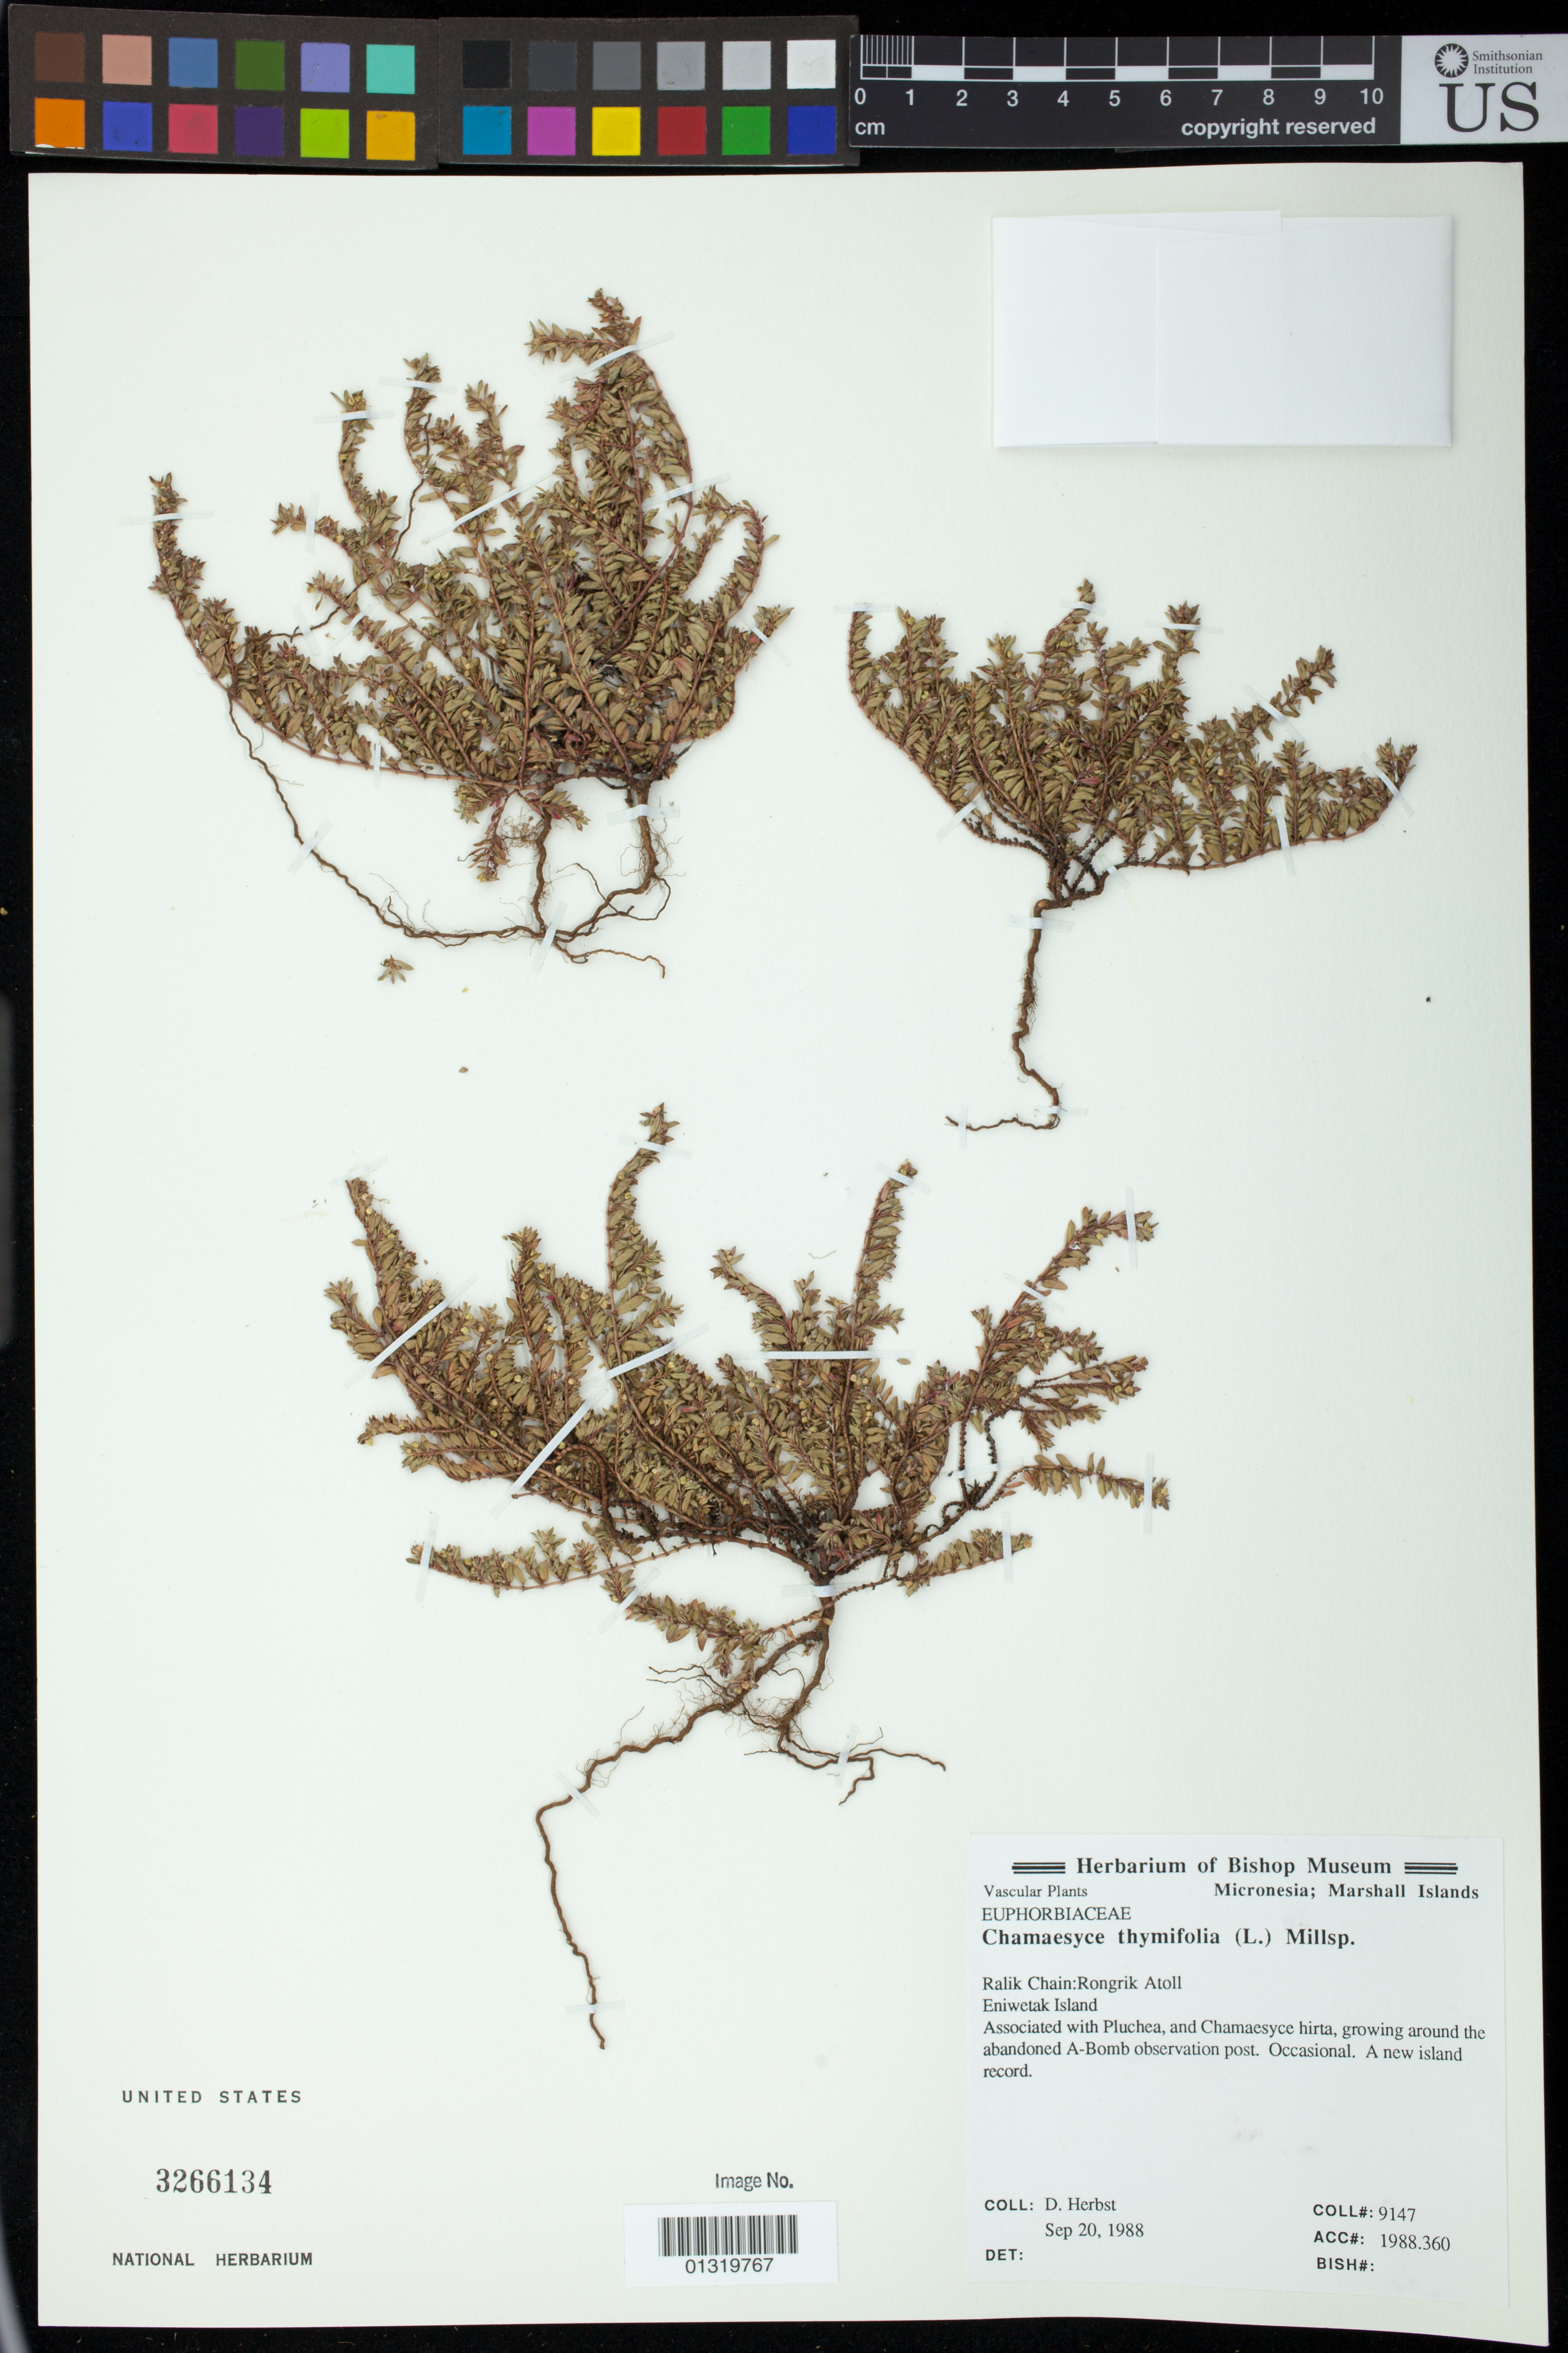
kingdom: Plantae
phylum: Tracheophyta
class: Magnoliopsida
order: Malpighiales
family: Euphorbiaceae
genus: Euphorbia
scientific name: Euphorbia thymifolia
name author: L.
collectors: D. R. Herbst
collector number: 9147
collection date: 1988-09-20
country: Marshall Islands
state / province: Rongrik Atoll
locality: Eniwetak Island.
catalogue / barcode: US 3266134